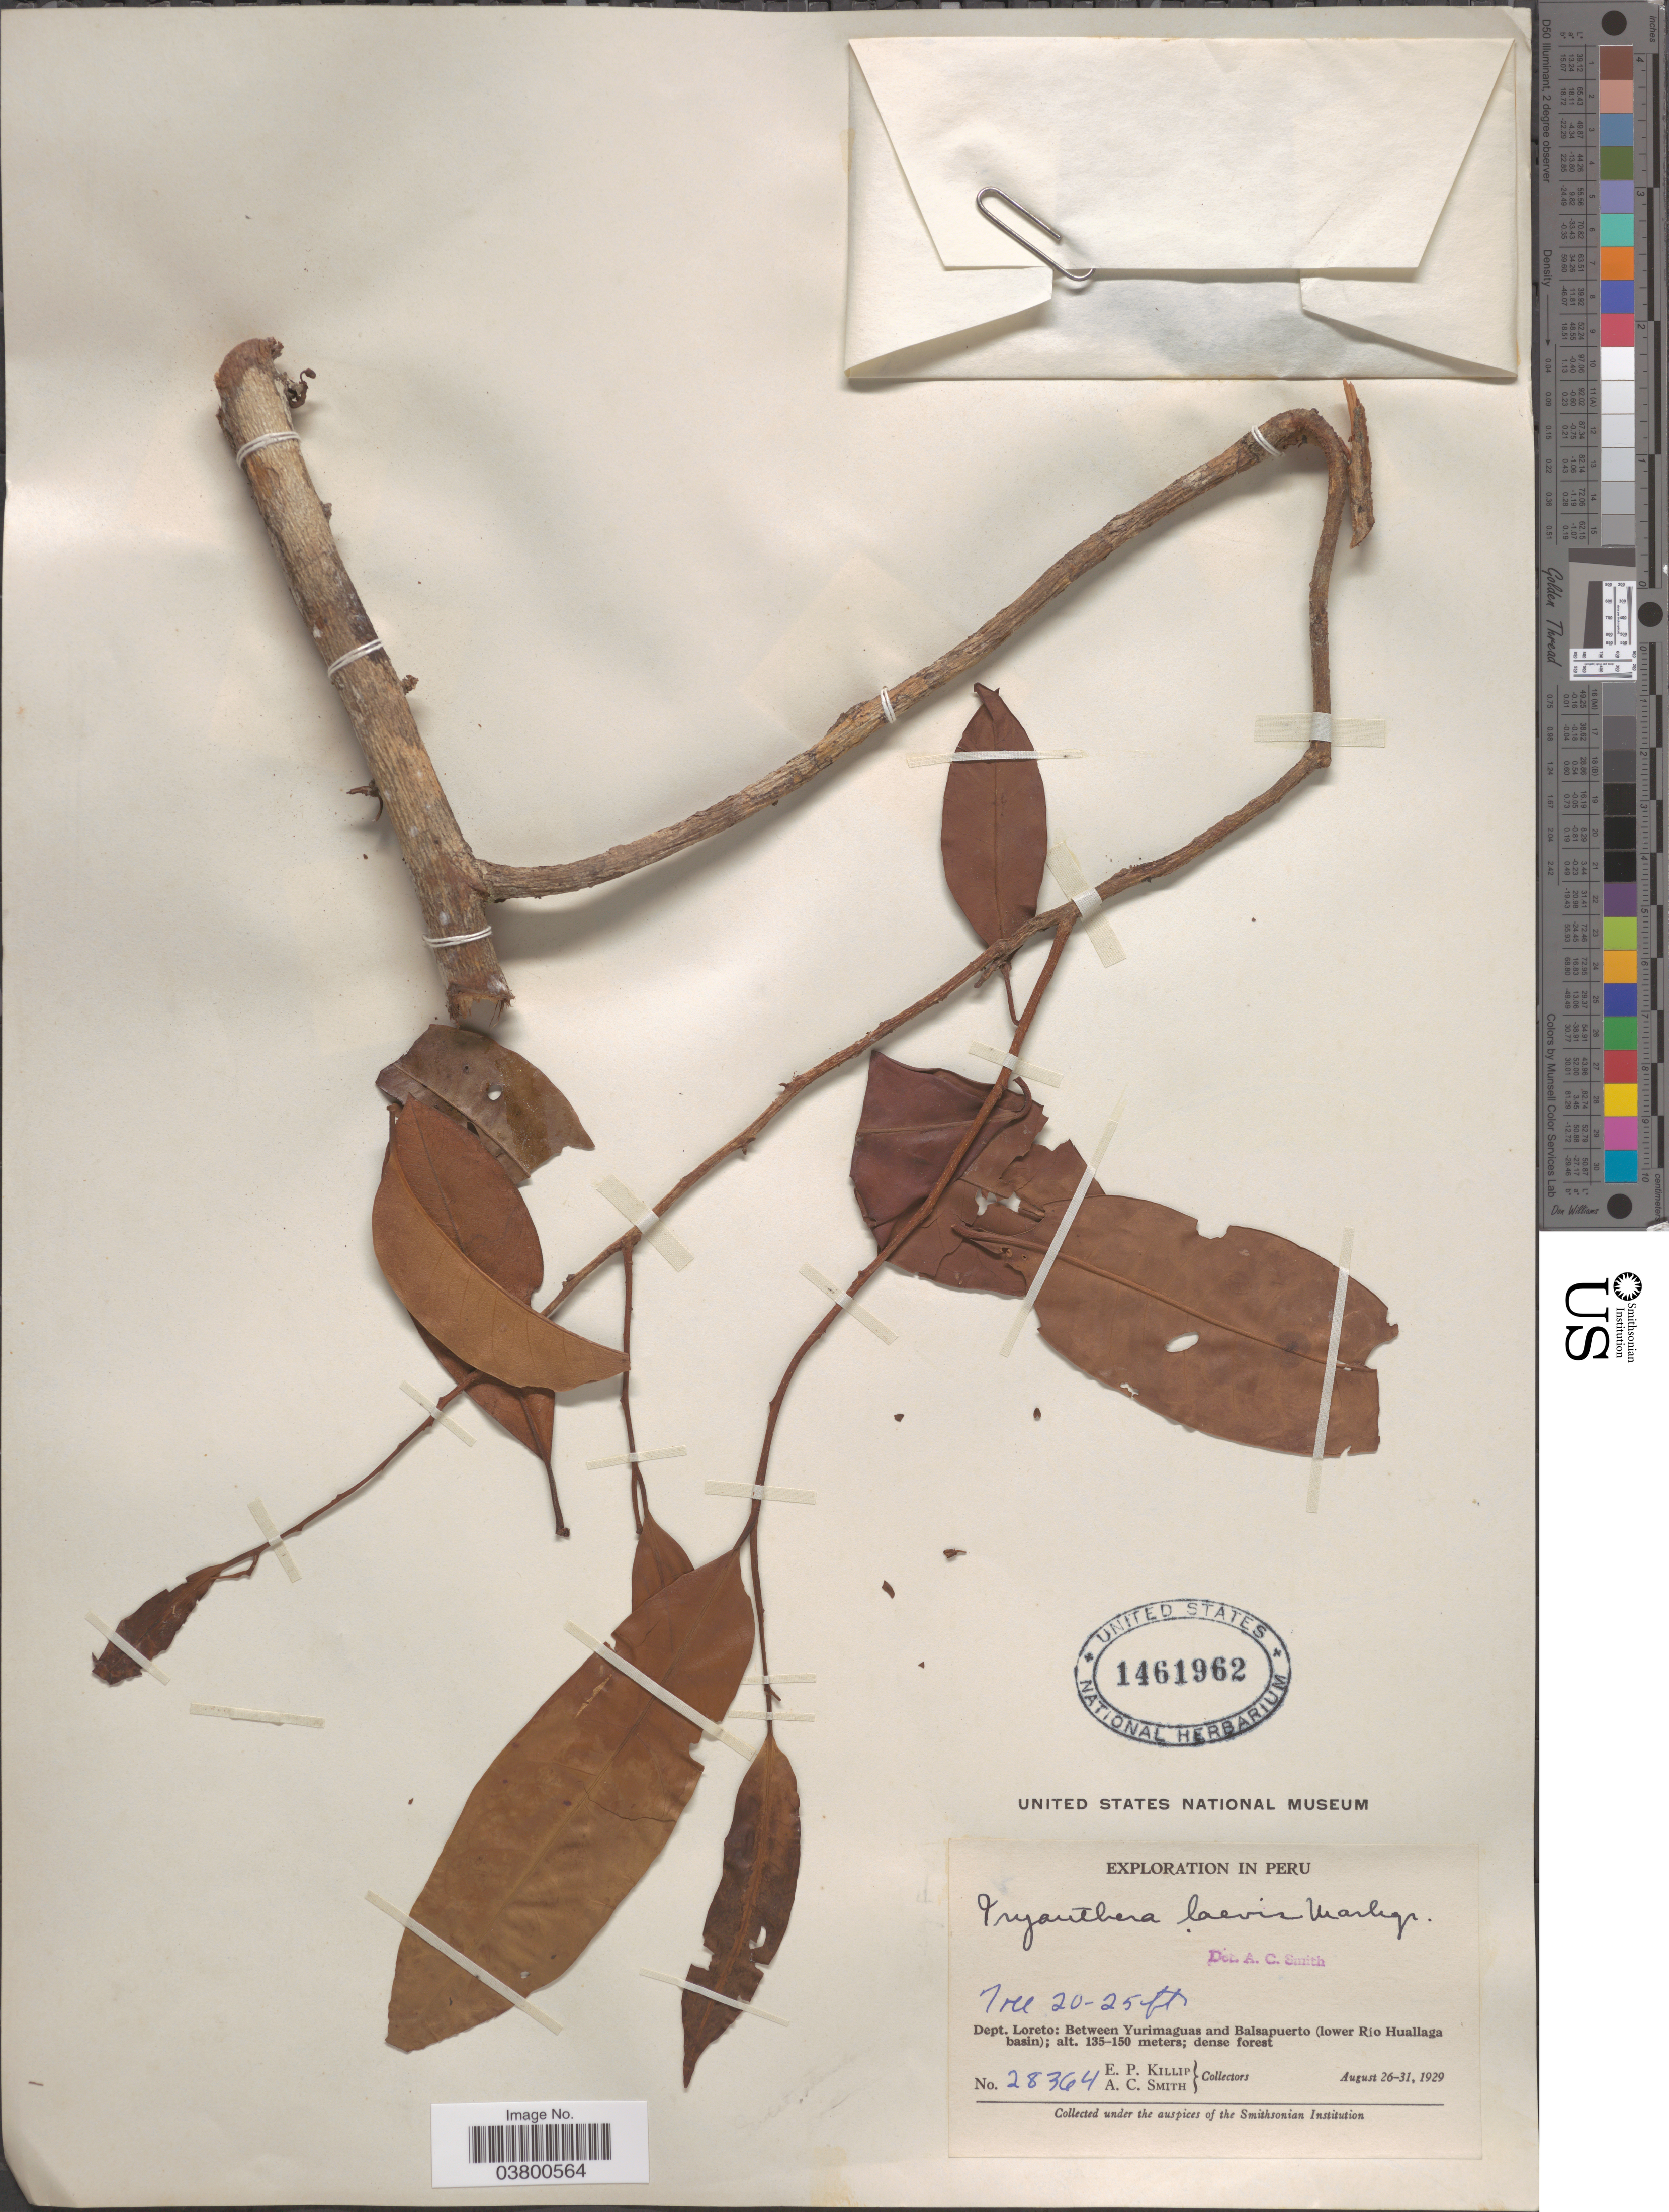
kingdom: Plantae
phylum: Tracheophyta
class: Magnoliopsida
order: Magnoliales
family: Myristicaceae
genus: Iryanthera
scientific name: Iryanthera laevis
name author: Markgr.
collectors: E. P. Killip & A. C. Smith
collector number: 28364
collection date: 1929-08-26/1929-08-31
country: Peru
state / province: Loreto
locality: Dept. Loreto: Between Yurimaguas and Balsapuerto (lower Río Huallaga basin).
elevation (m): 135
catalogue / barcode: US 1461962